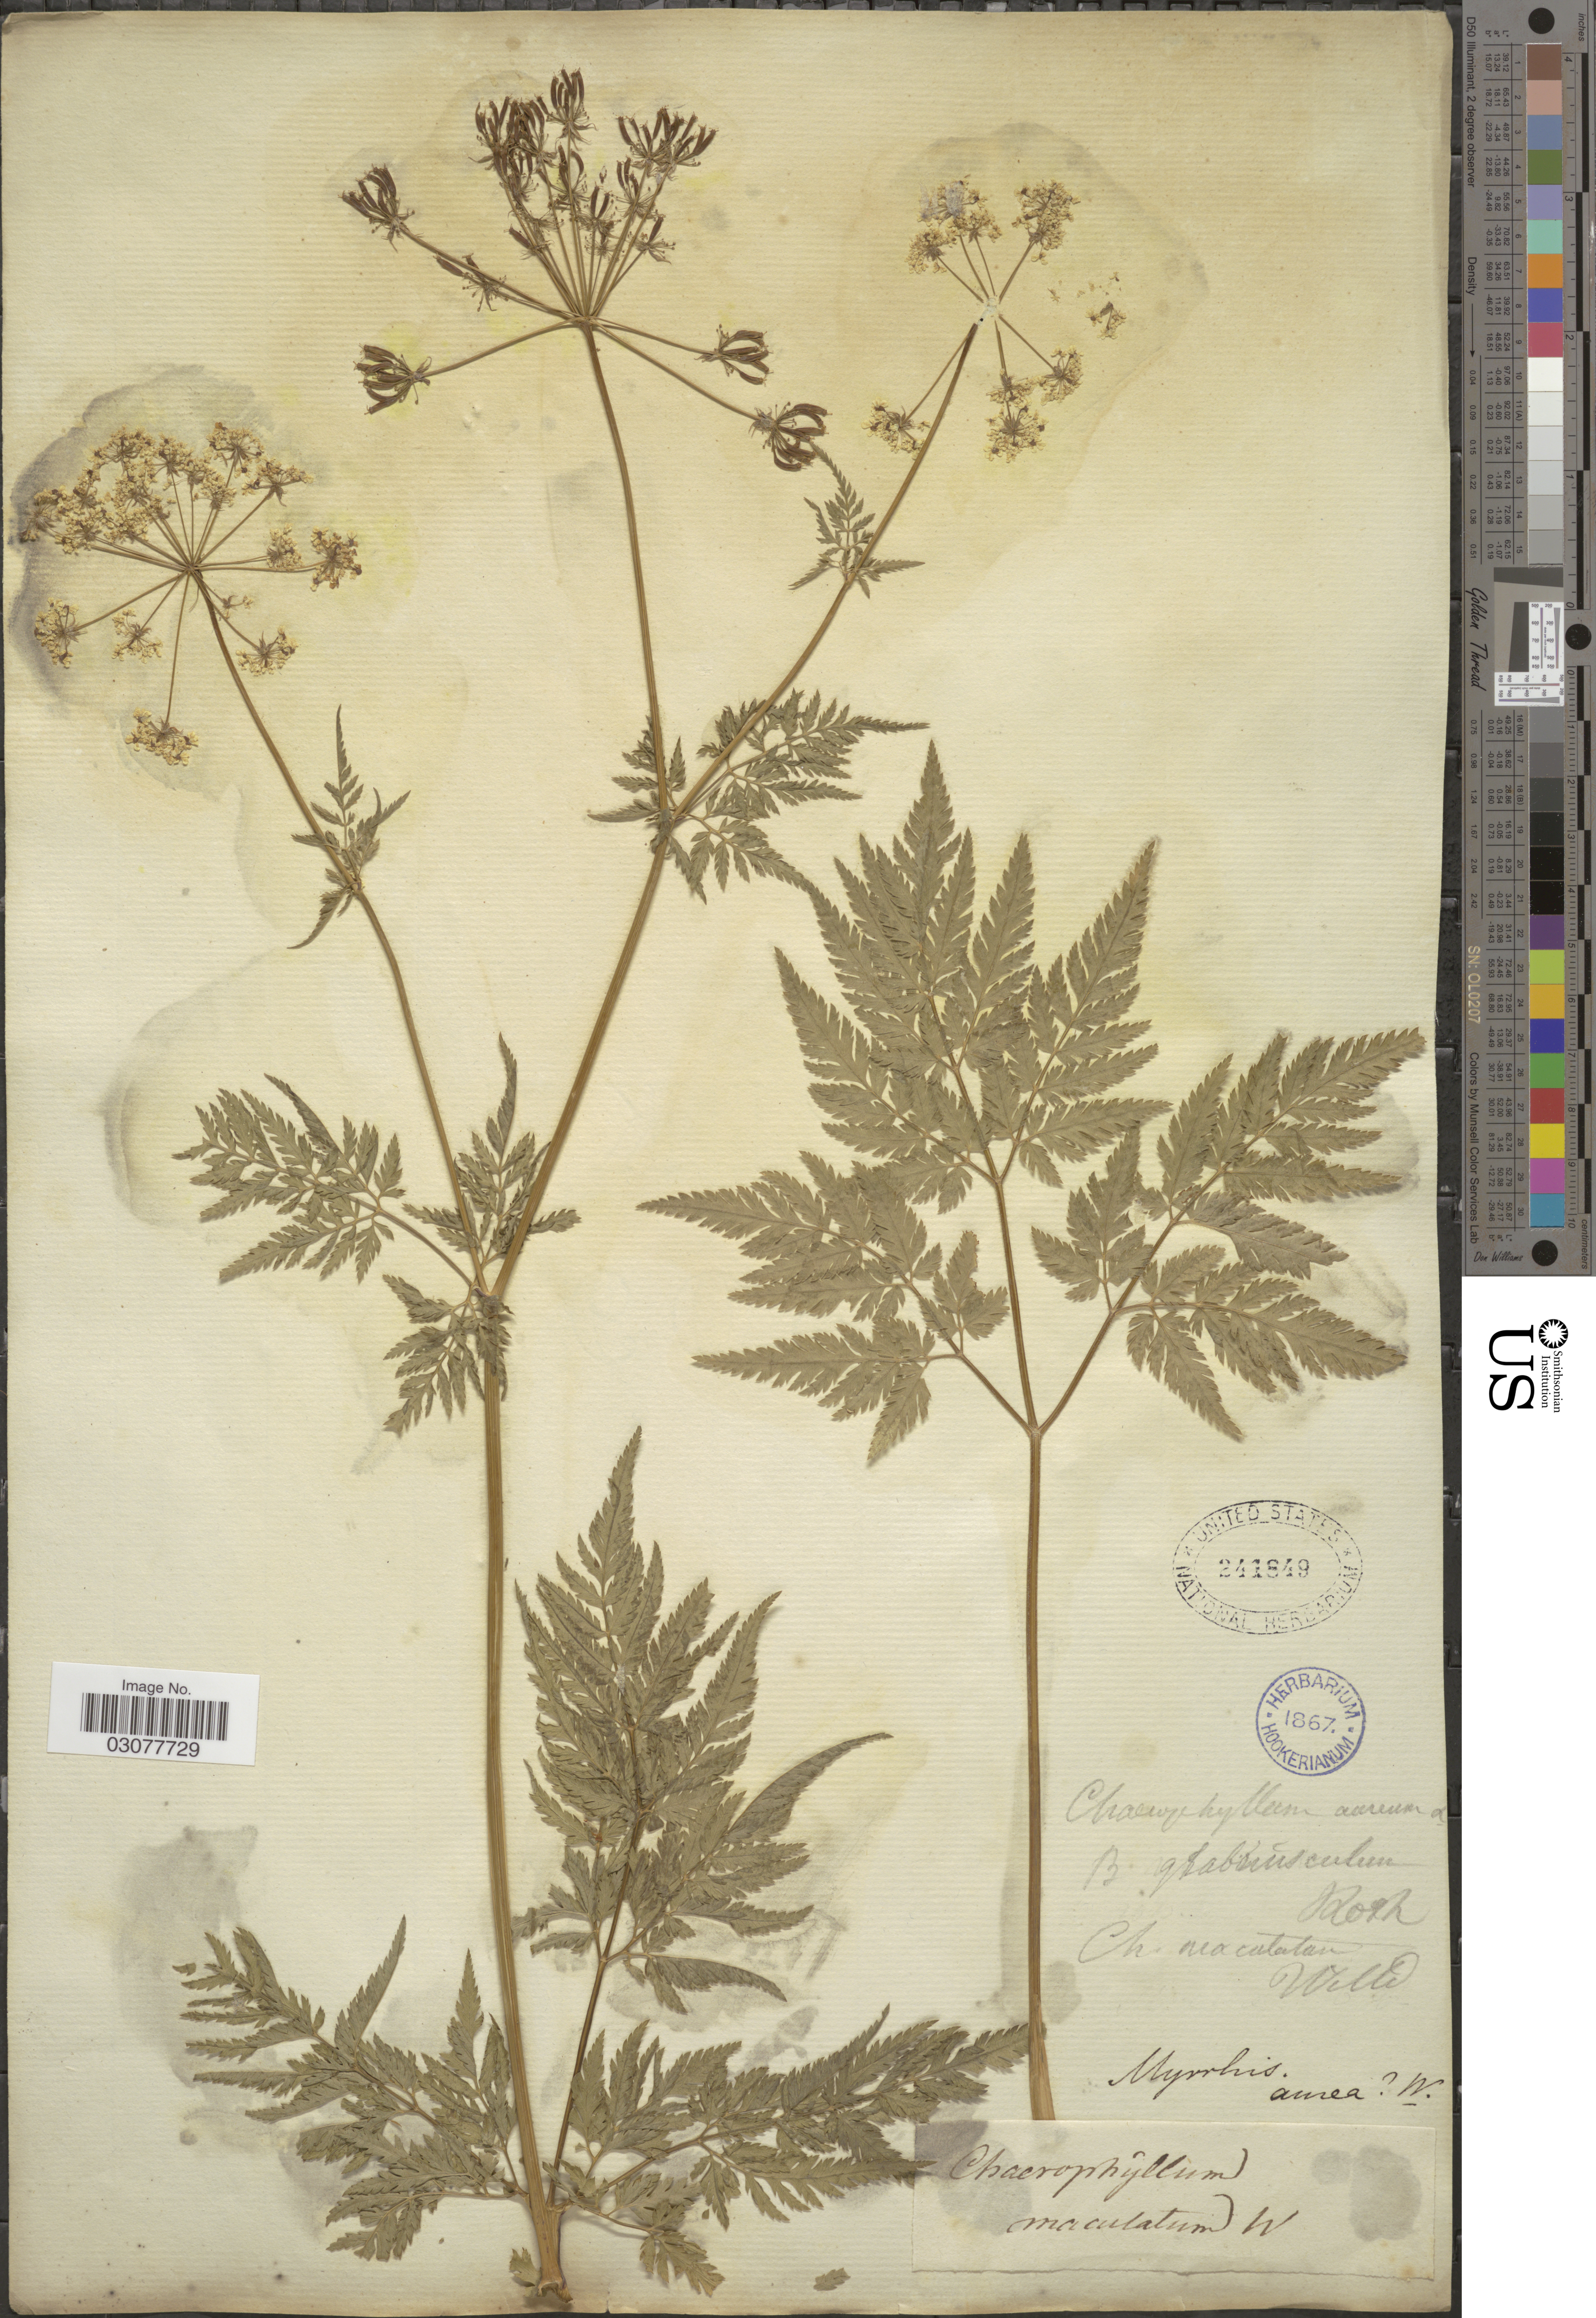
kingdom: Plantae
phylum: Tracheophyta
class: Magnoliopsida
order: Apiales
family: Apiaceae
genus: Chaerophyllum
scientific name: Chaerophyllum aureum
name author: L.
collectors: ex herb. Hookerianum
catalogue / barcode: US 241849